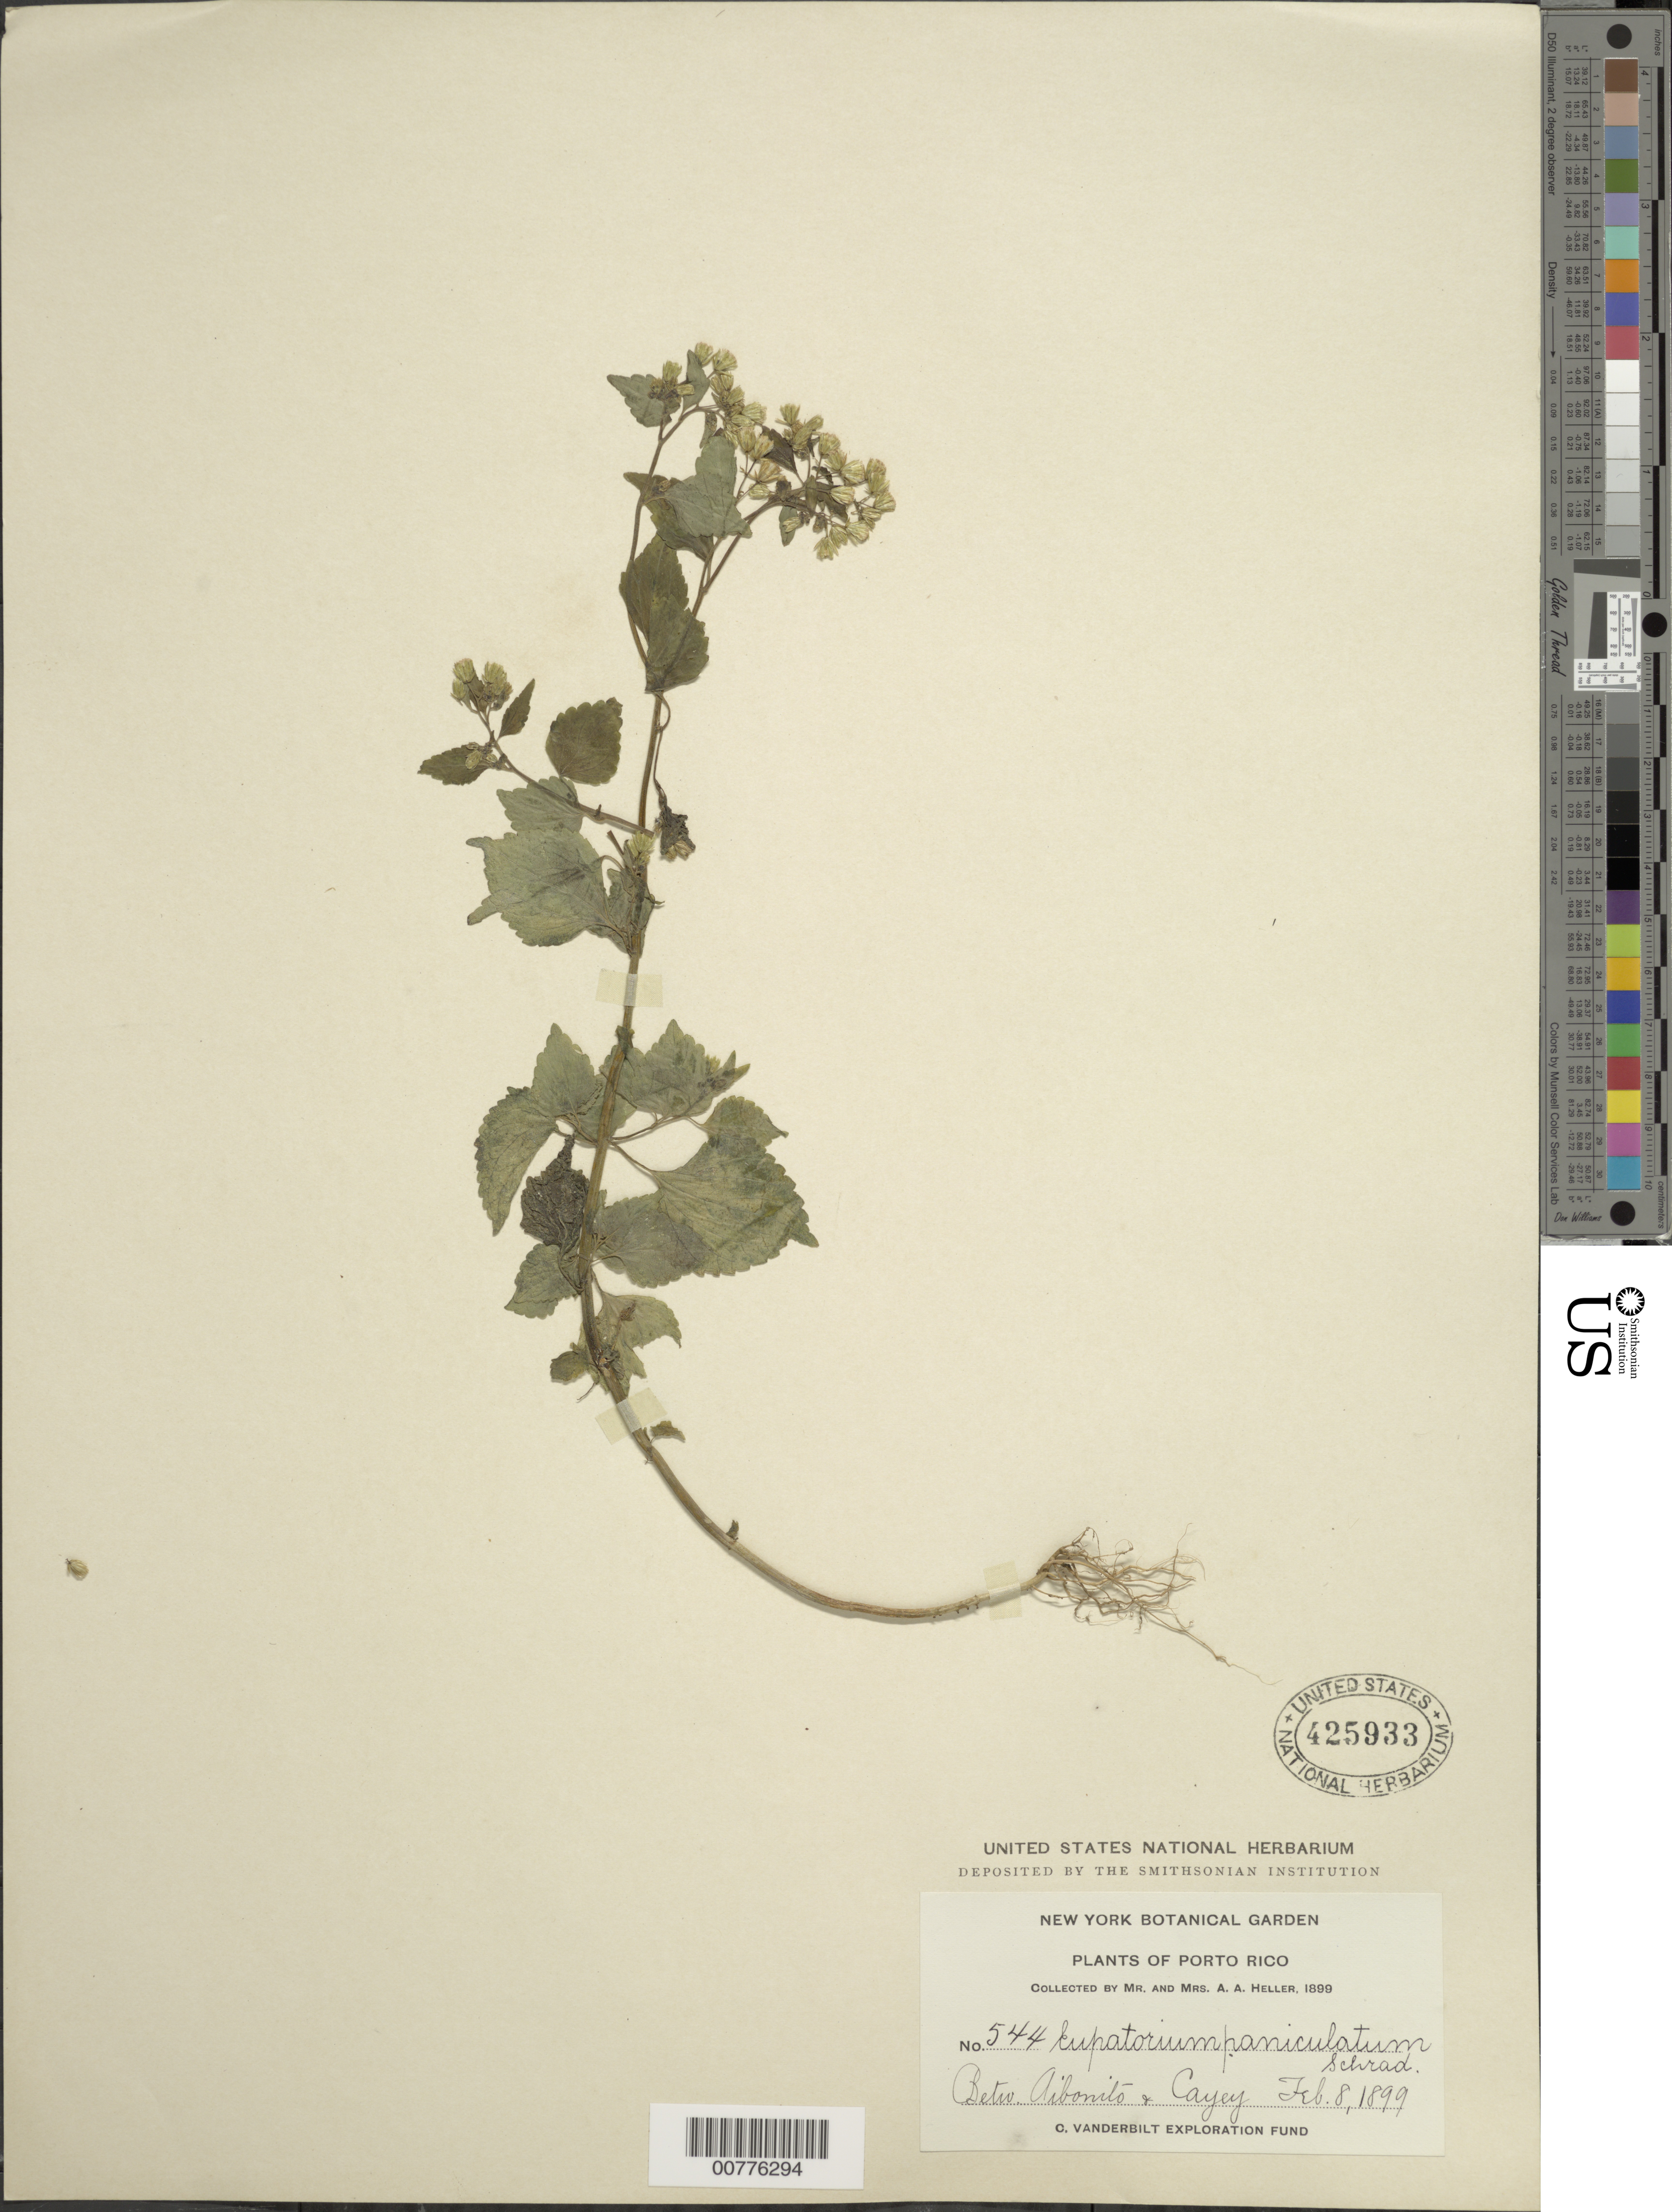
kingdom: Plantae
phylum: Tracheophyta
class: Magnoliopsida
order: Asterales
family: Asteraceae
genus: Fleischmannia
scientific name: Fleischmannia microstemon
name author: (Cass.) R.M. King & H. Rob.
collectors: A. A. Heller & E. G. Heller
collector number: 544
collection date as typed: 08 Feb 1899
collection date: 1899-02-08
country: Puerto Rico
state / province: Abonito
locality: Between Aibonito and Cayey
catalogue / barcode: US 425933